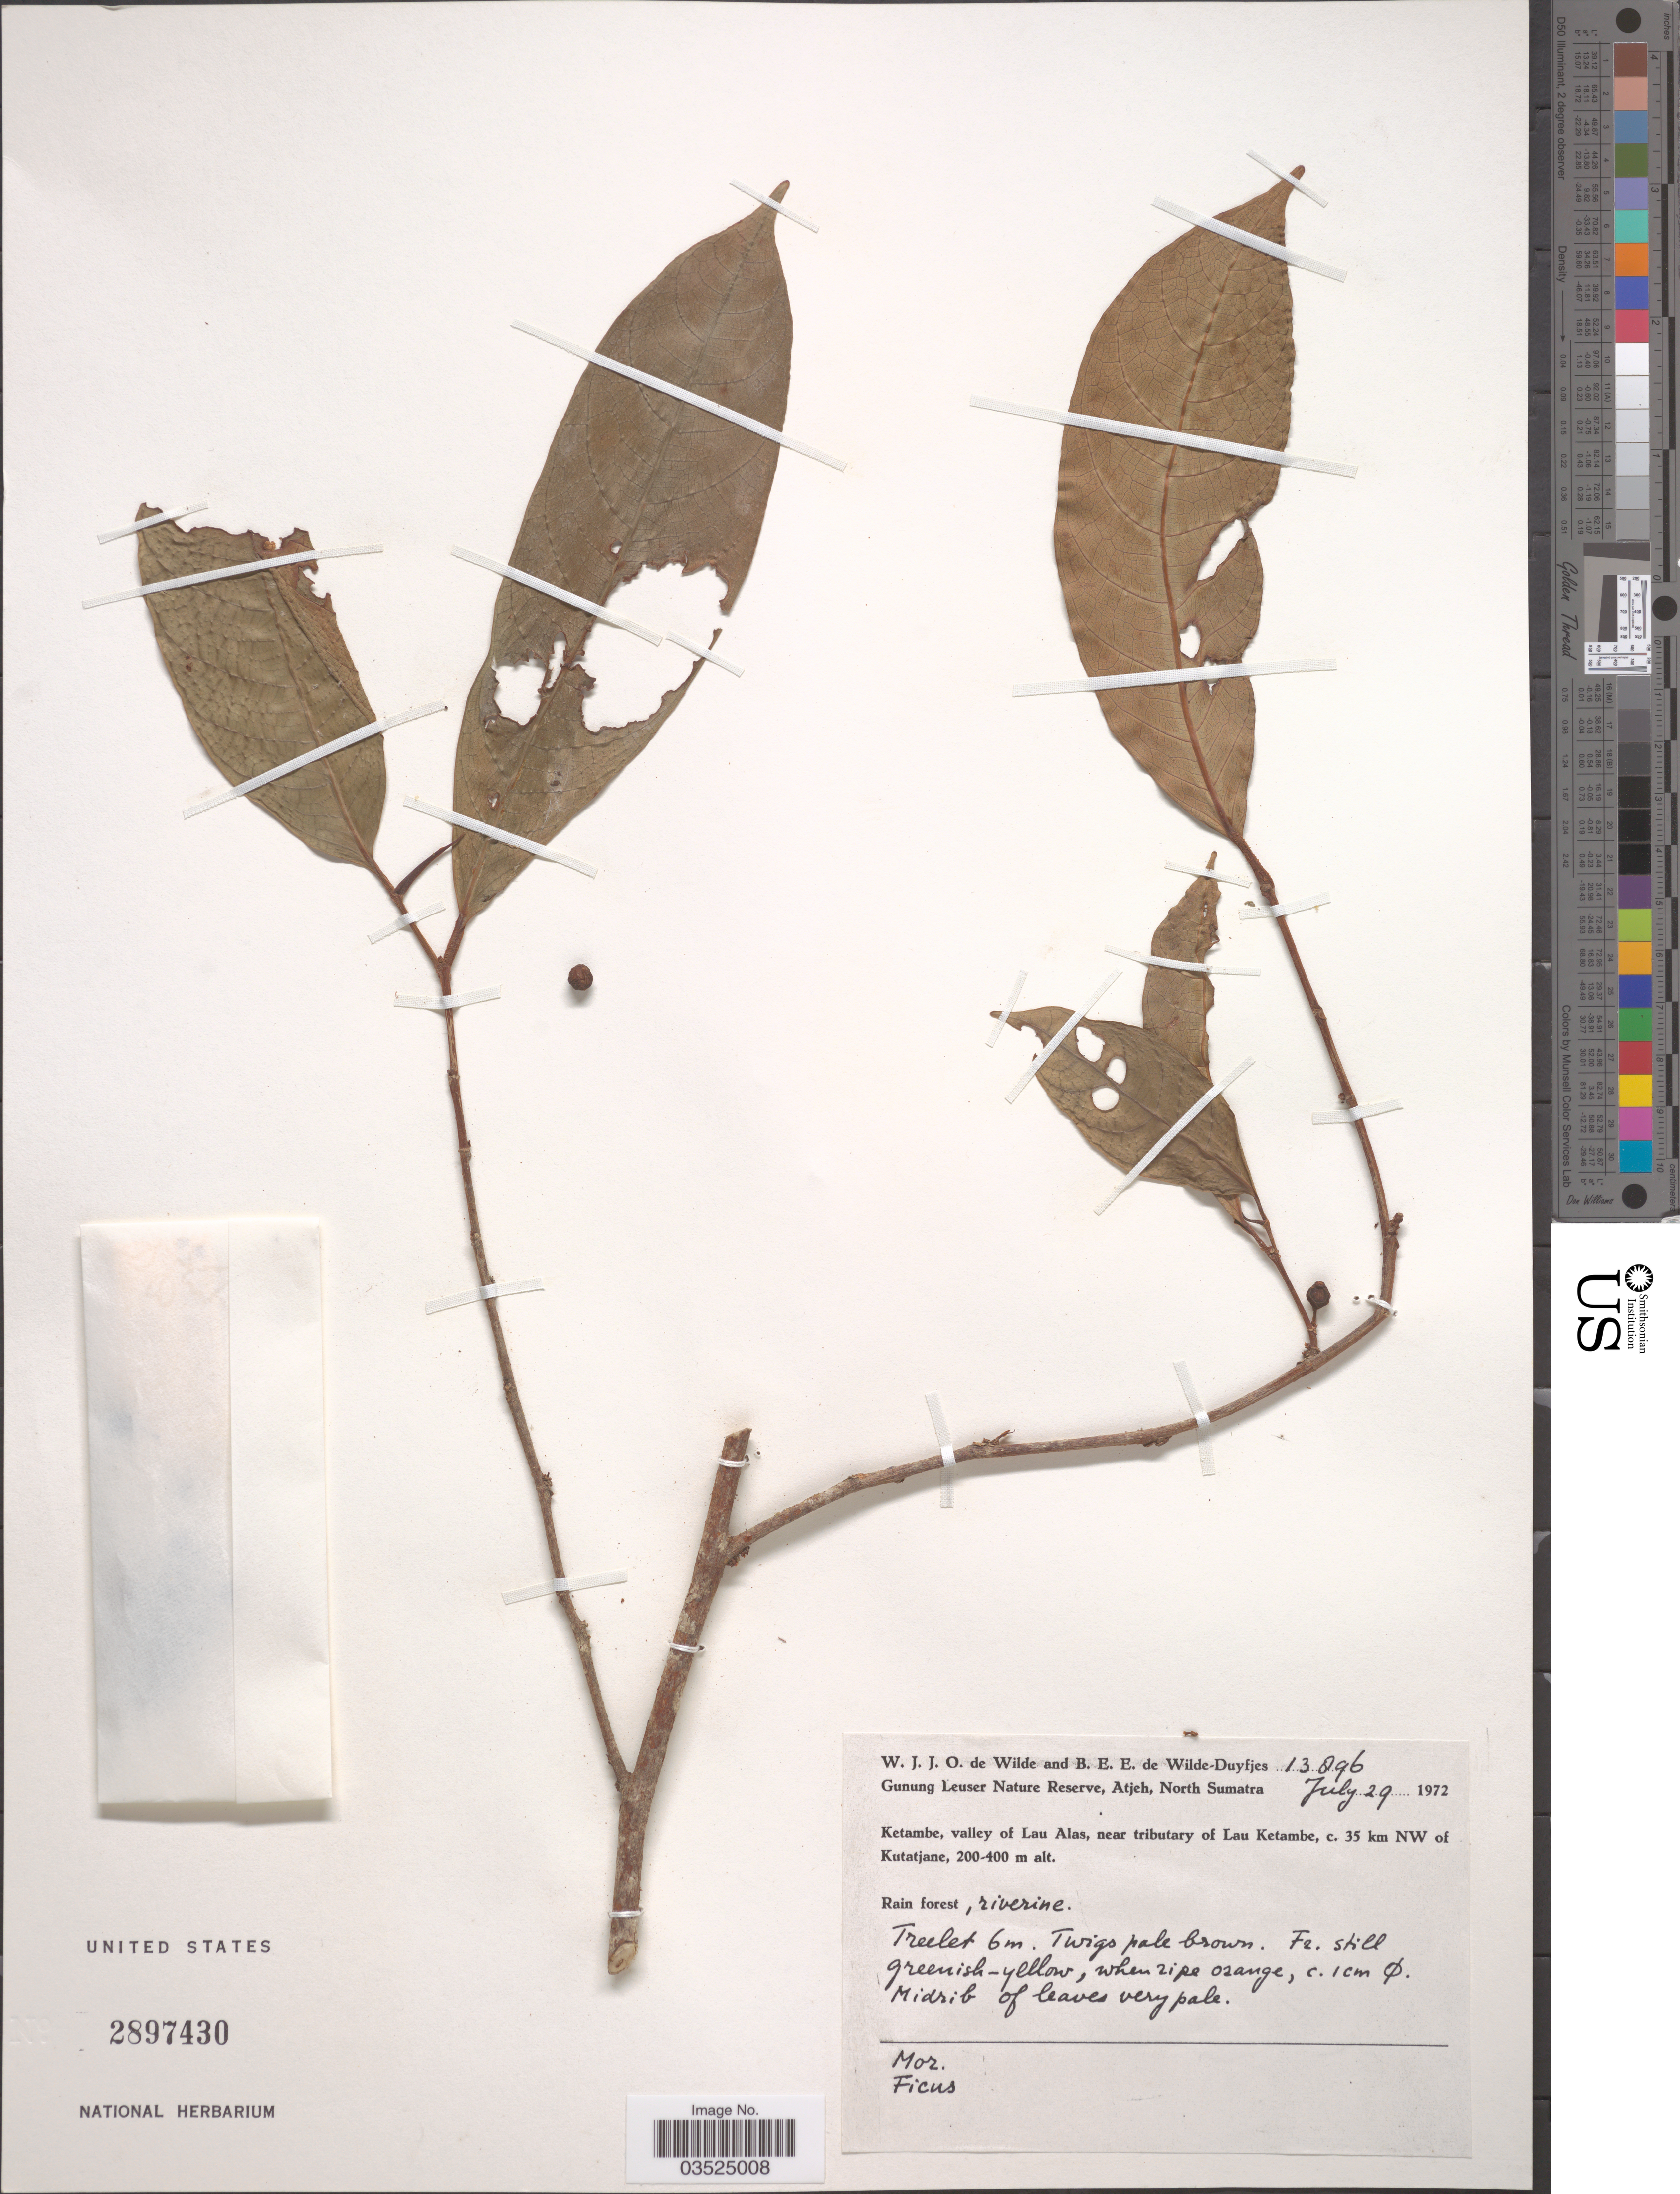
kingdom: Plantae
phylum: Tracheophyta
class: Magnoliopsida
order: Rosales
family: Moraceae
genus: Ficus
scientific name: Ficus sp.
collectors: W. J. de Wilde & B. E. de Wilde-Duyfjes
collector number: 13896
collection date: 1972-07-29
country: Indonesia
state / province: Sumatra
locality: Gunung Leuser Nature Reserve, Atjeh, North Sumatra. Ketambe, valley of Lau Alas, near tributary of Lau Ketambe, c. 35 km NW of Kutatjane.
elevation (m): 200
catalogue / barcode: US 2897430